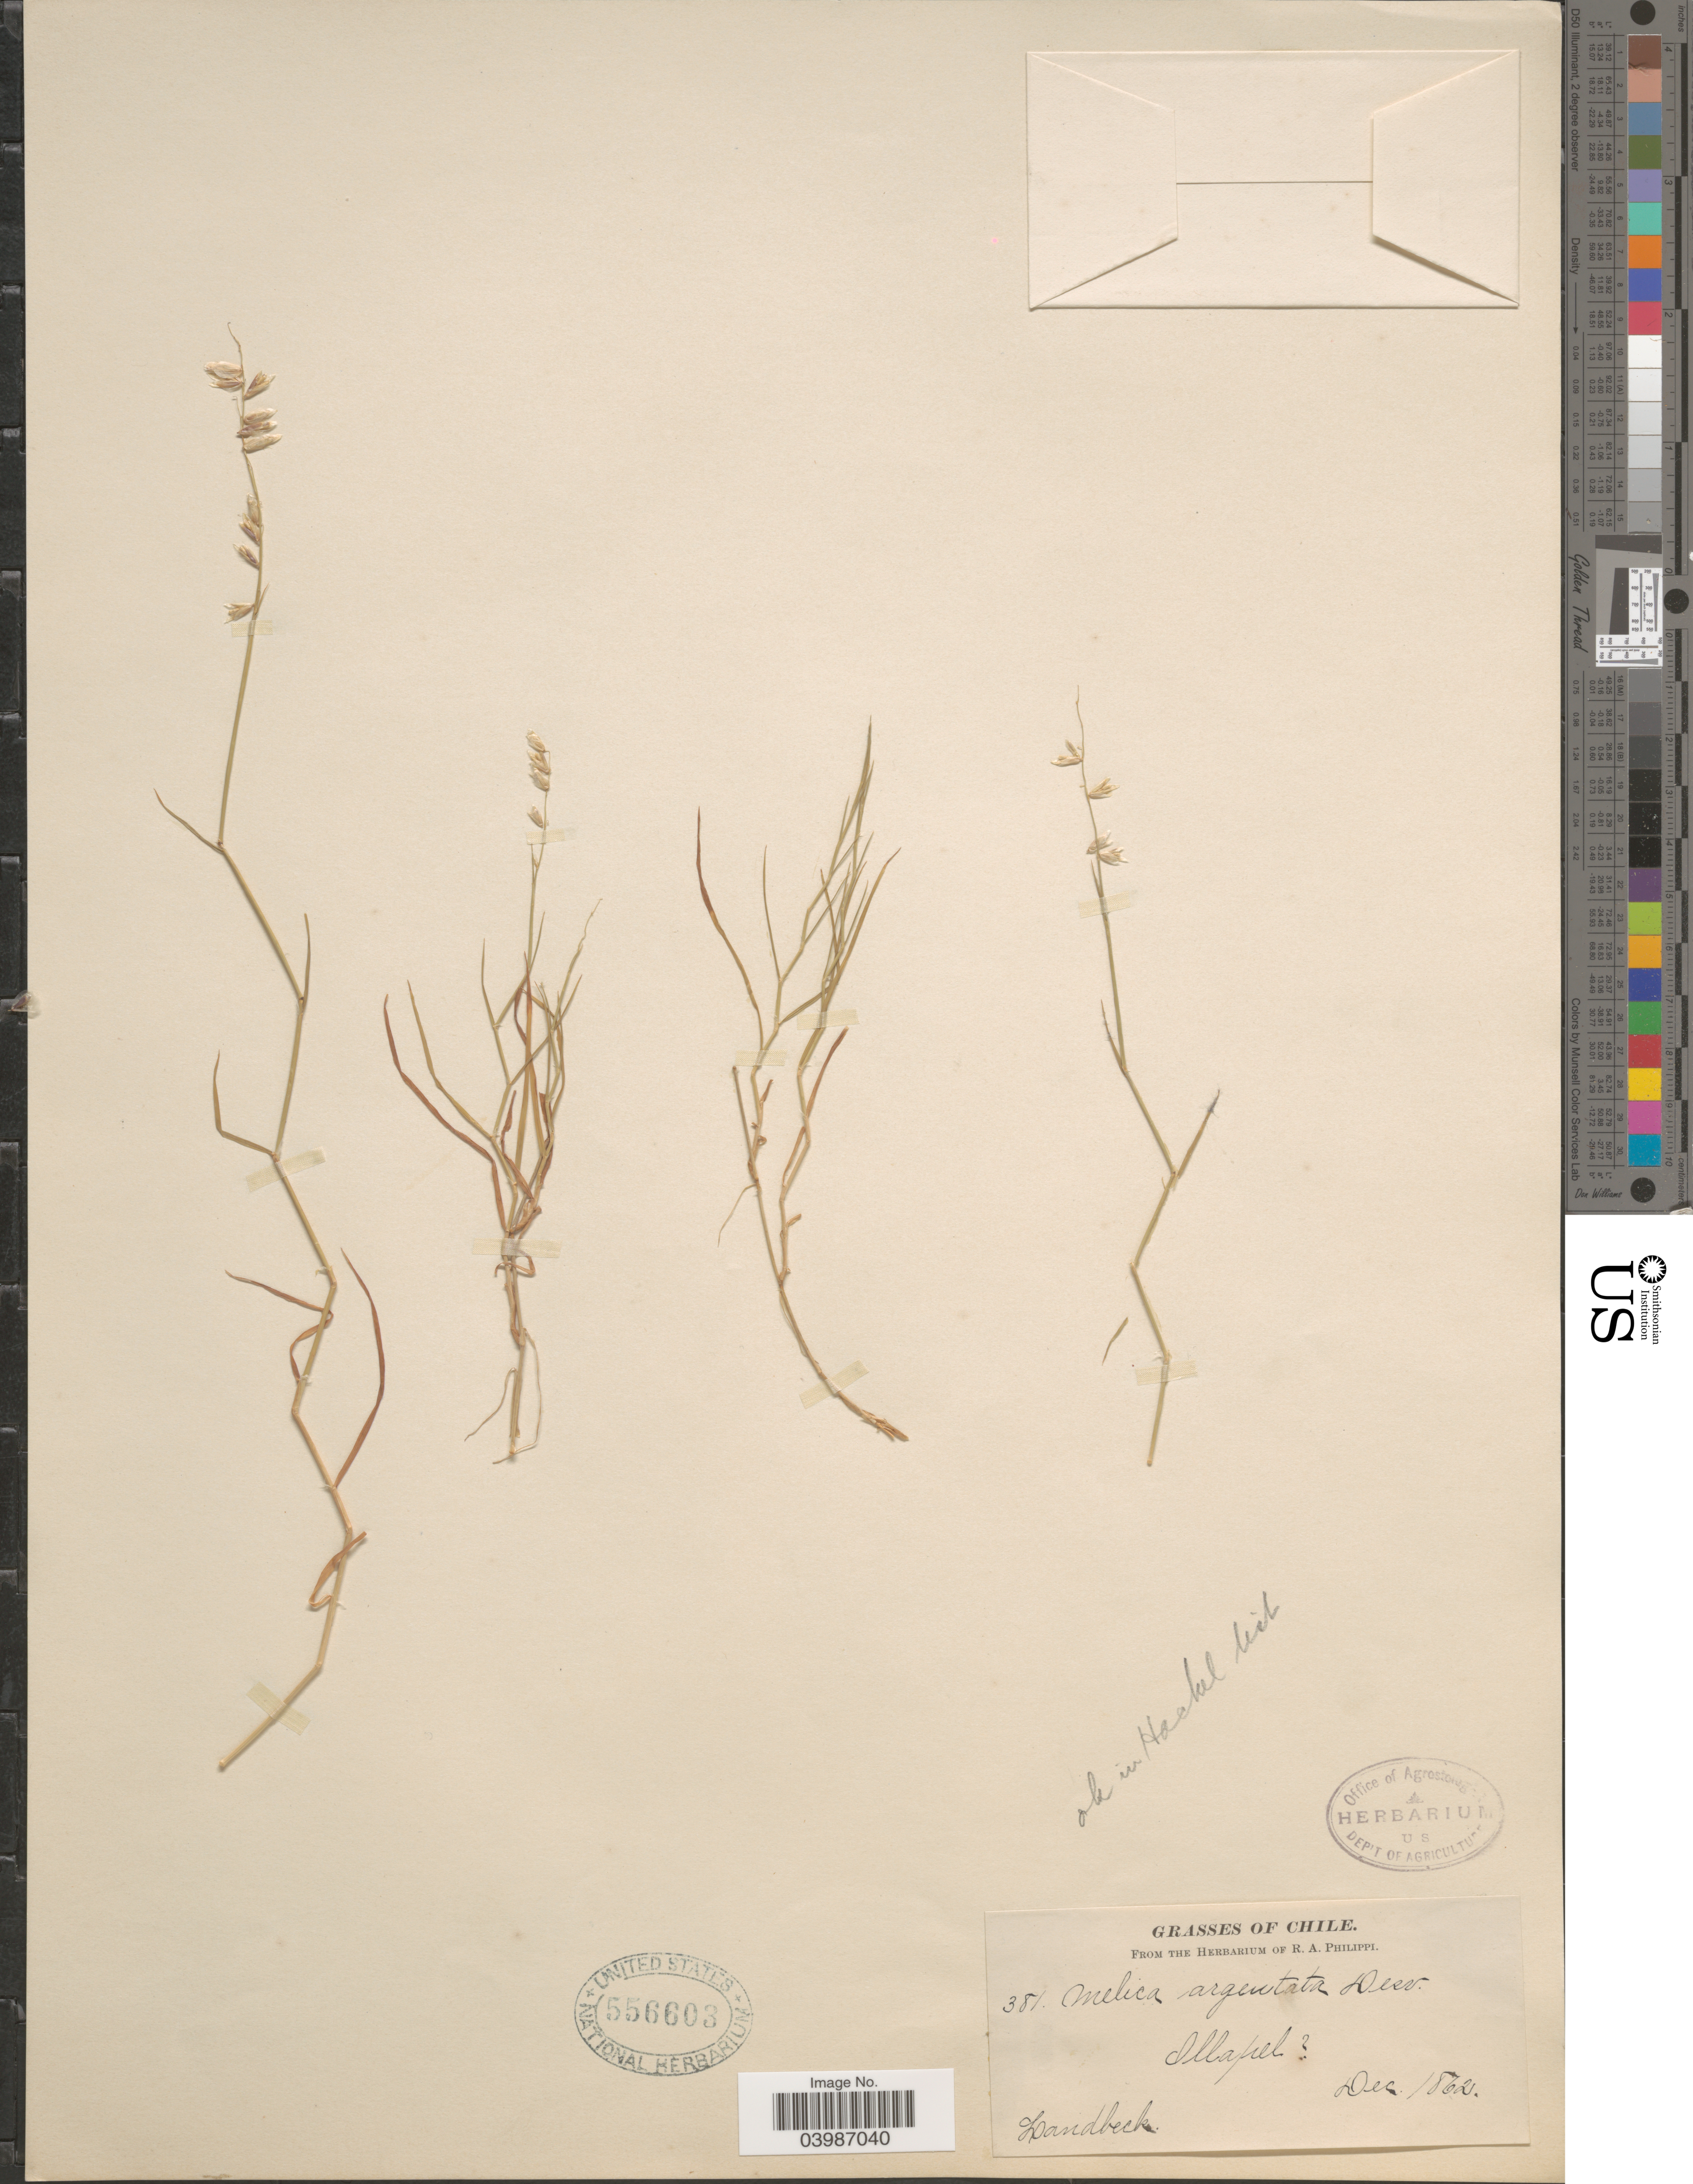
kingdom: Plantae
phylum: Tracheophyta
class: Liliopsida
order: Poales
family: Poaceae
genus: Melica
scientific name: Melica argentata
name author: É. Desv.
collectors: Landbeck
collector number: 381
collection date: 1862-12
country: Chile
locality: Illapel [unsure placement].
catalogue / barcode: US 556603